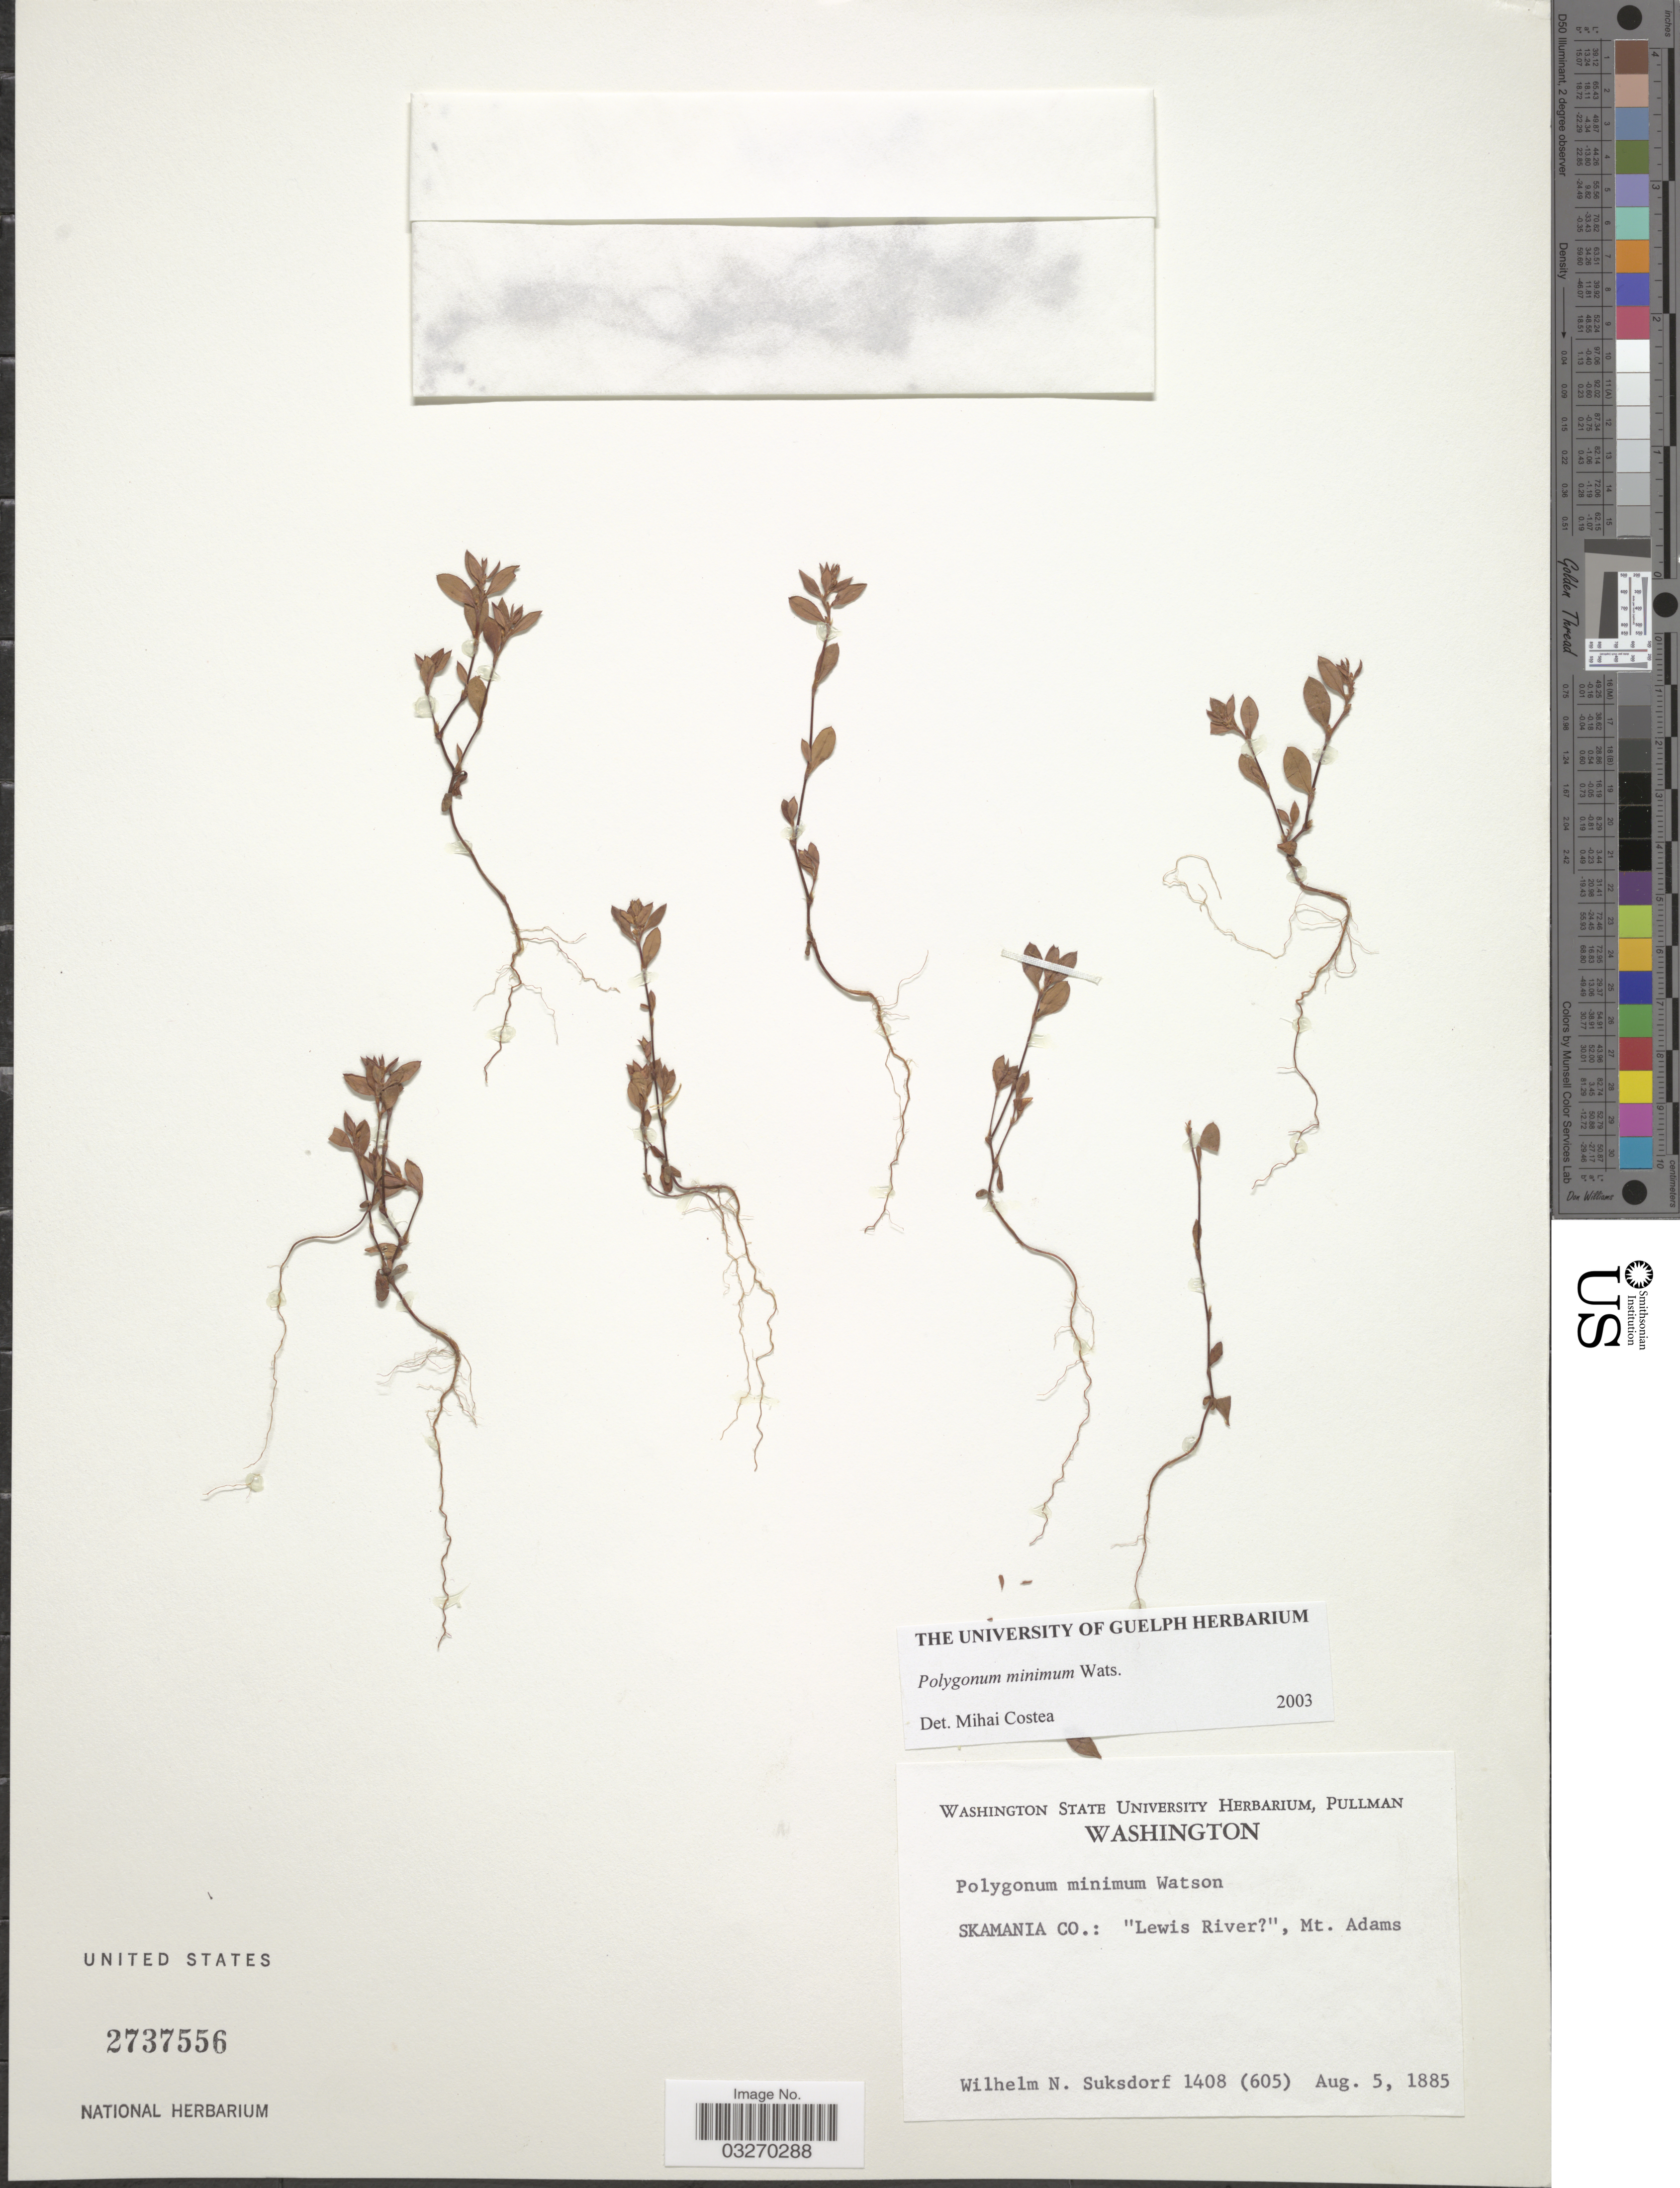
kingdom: Plantae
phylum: Tracheophyta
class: Magnoliopsida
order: Caryophyllales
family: Polygonaceae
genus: Polygonum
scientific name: Polygonum minimum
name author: S. Watson in C. King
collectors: W. N. Suksdorf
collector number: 1408(605)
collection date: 1885-08-05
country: United States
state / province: Washington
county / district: Skamania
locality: Skamania Co.: "Lewis River [unsure placement]", Mt. Adams.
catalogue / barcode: US 2737556